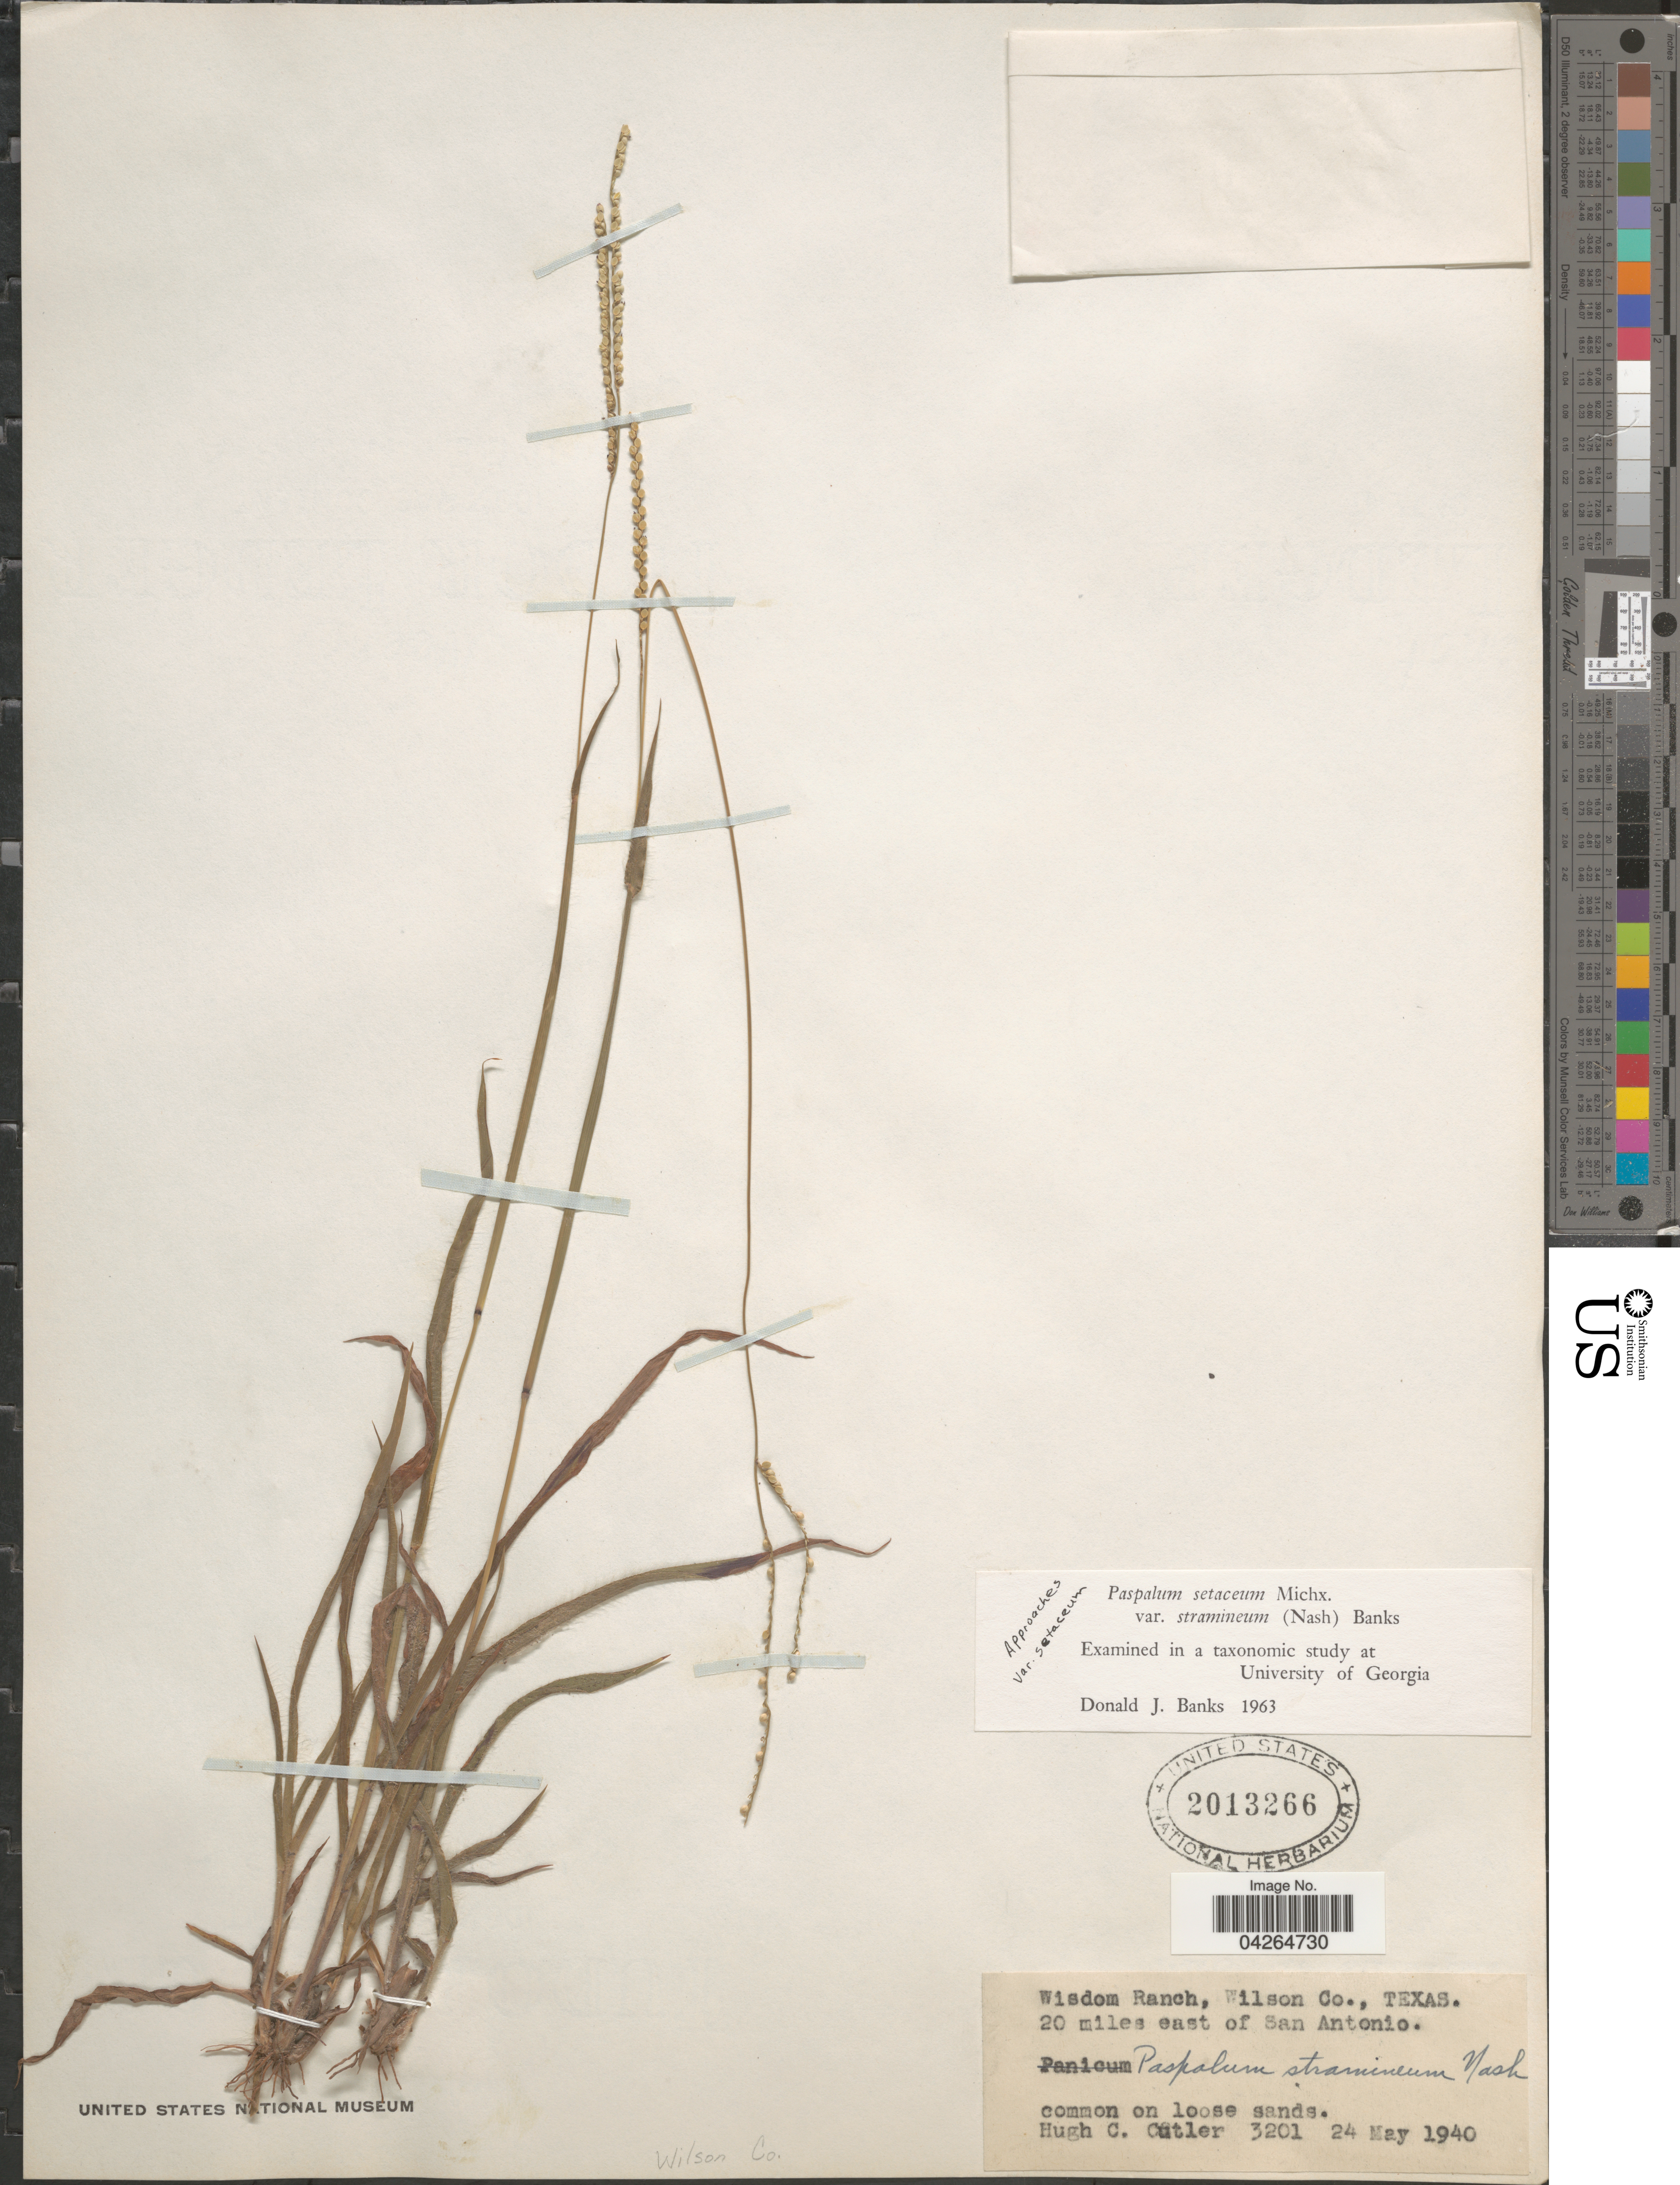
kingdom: Plantae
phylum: Tracheophyta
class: Liliopsida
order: Poales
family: Poaceae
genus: Paspalum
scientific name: Paspalum setaceum var. stramineum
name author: (Nash) D.J. Banks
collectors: H. C. Cutler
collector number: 3201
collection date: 1940-05-24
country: United States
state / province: Texas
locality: Wisdom Ranch, Wilson Co. 20 miles east of San Antonio.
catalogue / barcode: US 2013266